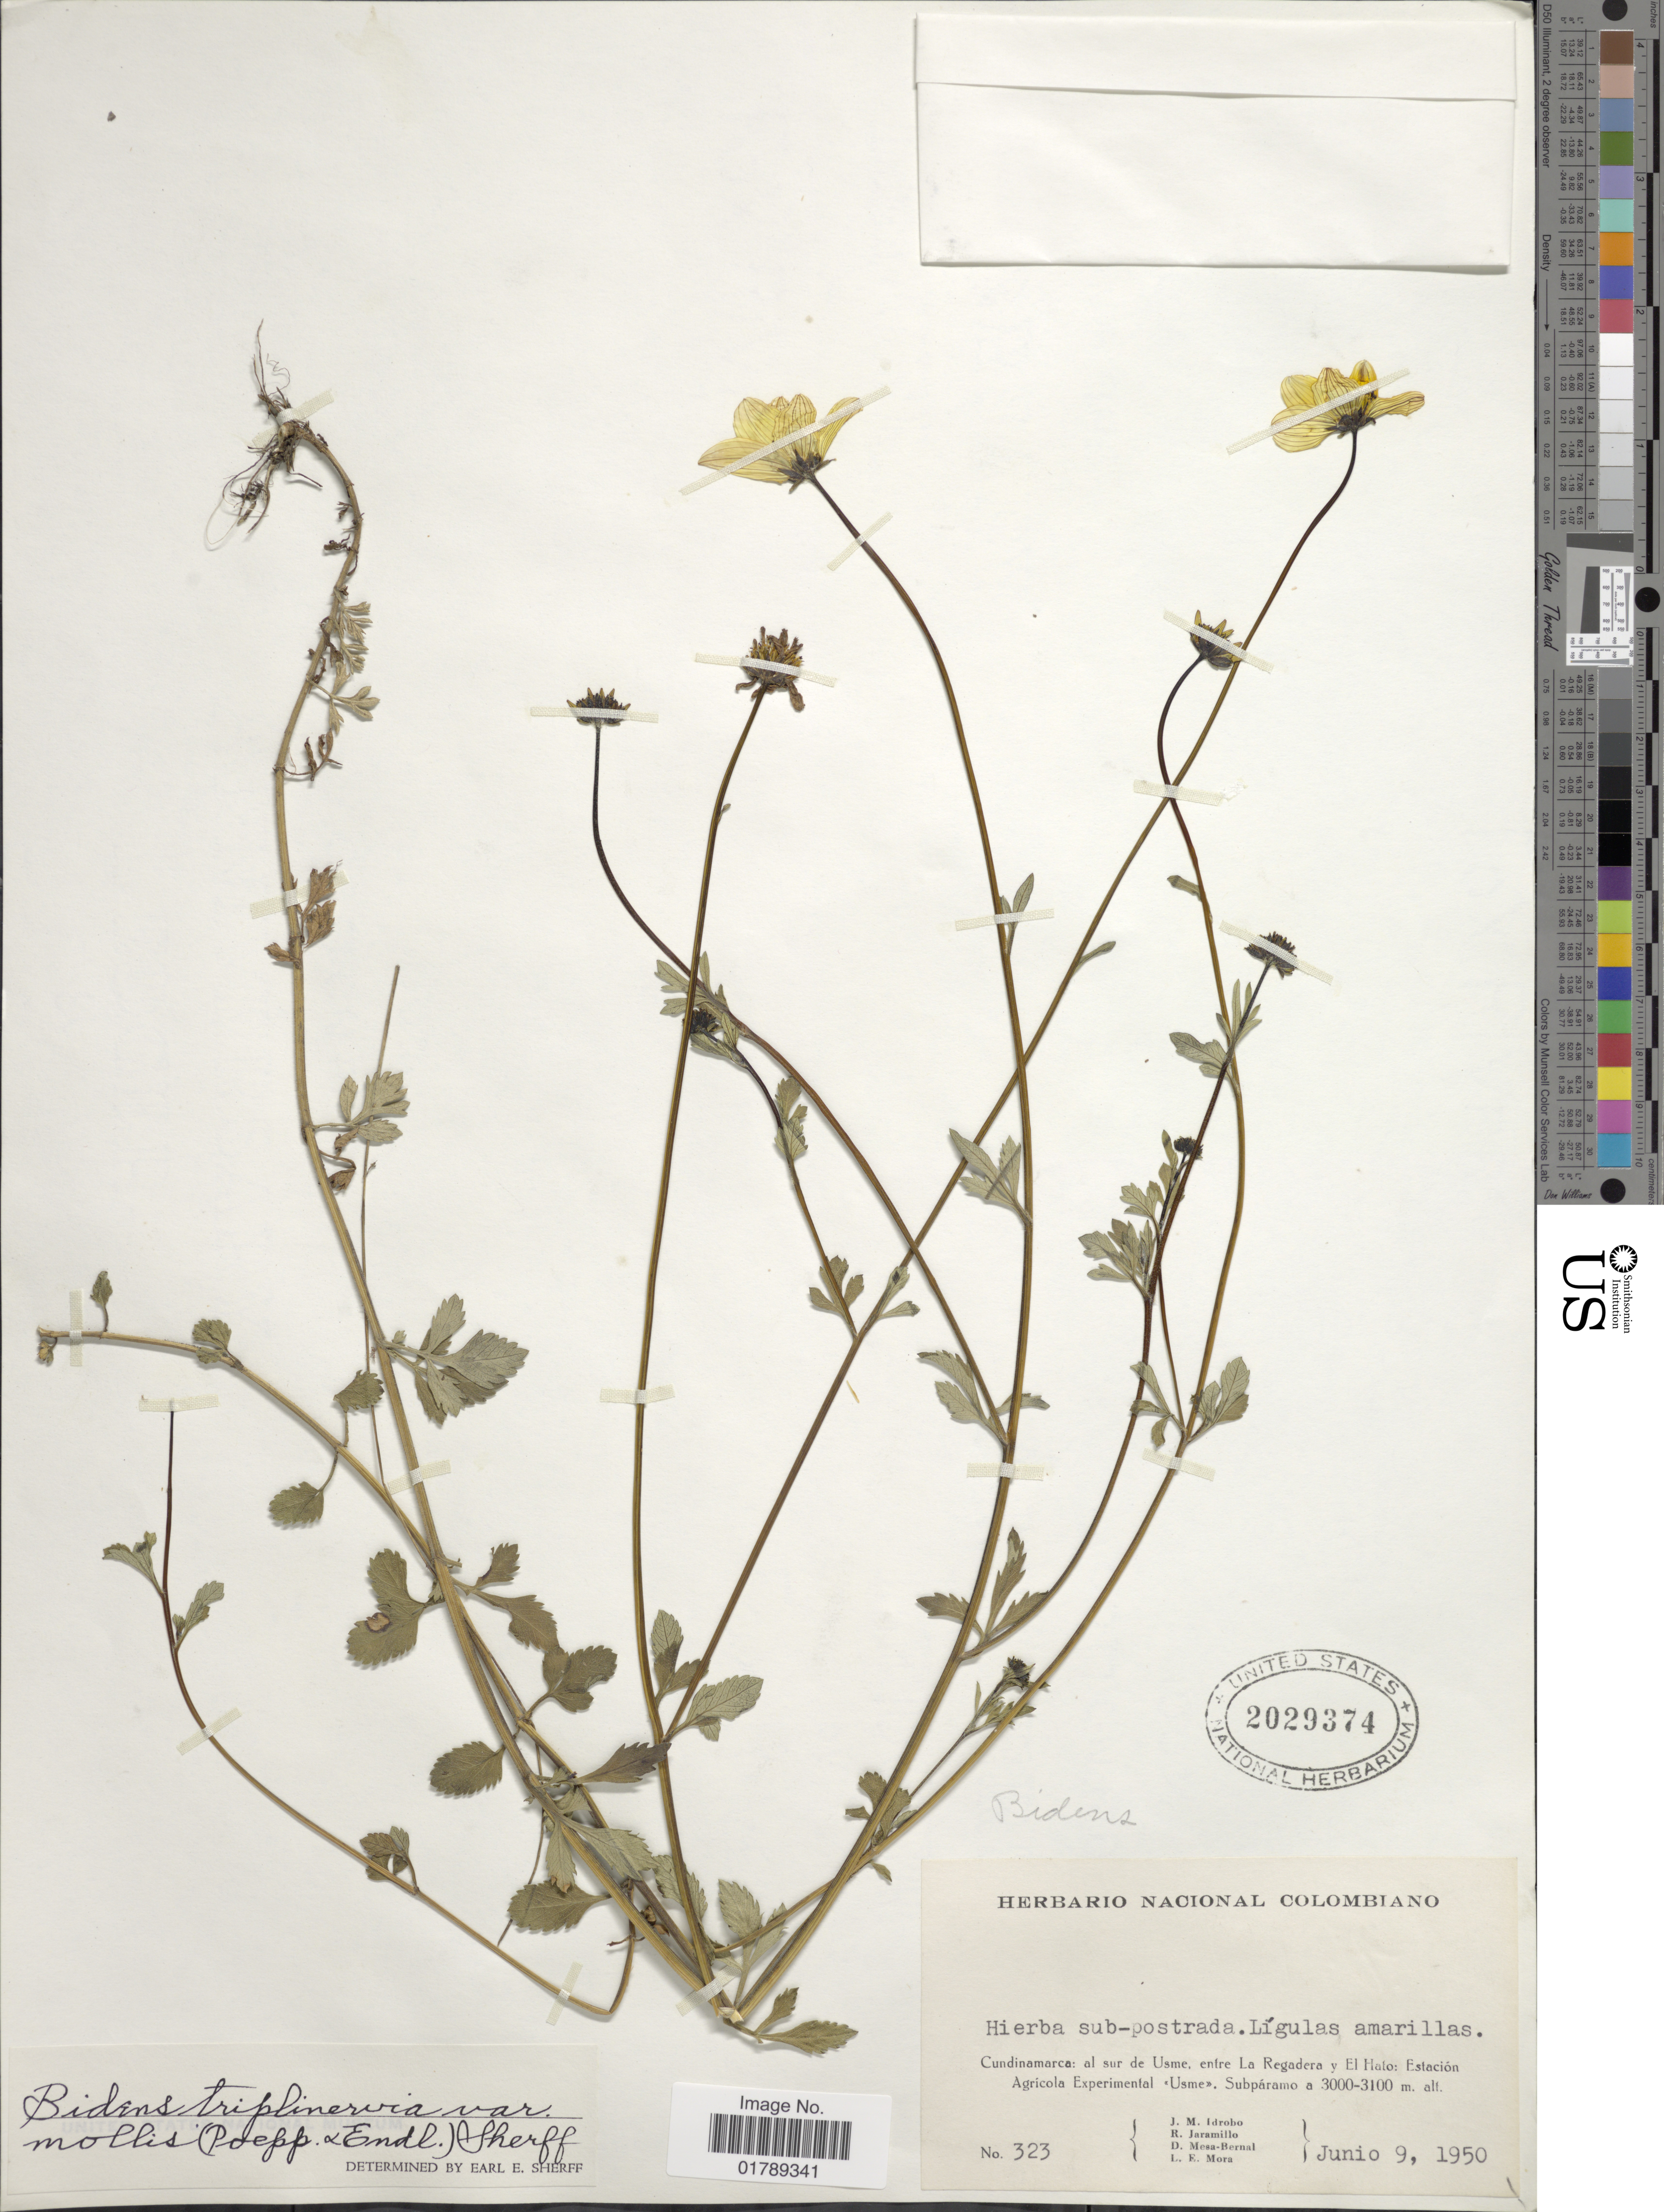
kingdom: Plantae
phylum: Tracheophyta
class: Magnoliopsida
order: Asterales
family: Asteraceae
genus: Bidens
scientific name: Bidens triplinervia var. mollis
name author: (Poepp.) Sherff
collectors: J. M. Idrobo, R. Jaramillo M., D. Mesa Bernal & L. Mora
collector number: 323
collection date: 1950-06-09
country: Colombia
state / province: Cundinamarca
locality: Al sur de Usme, entre La Regadera y El Hato: Estación Agrícola Experimental «Usme›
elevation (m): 3000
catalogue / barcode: US 2029374